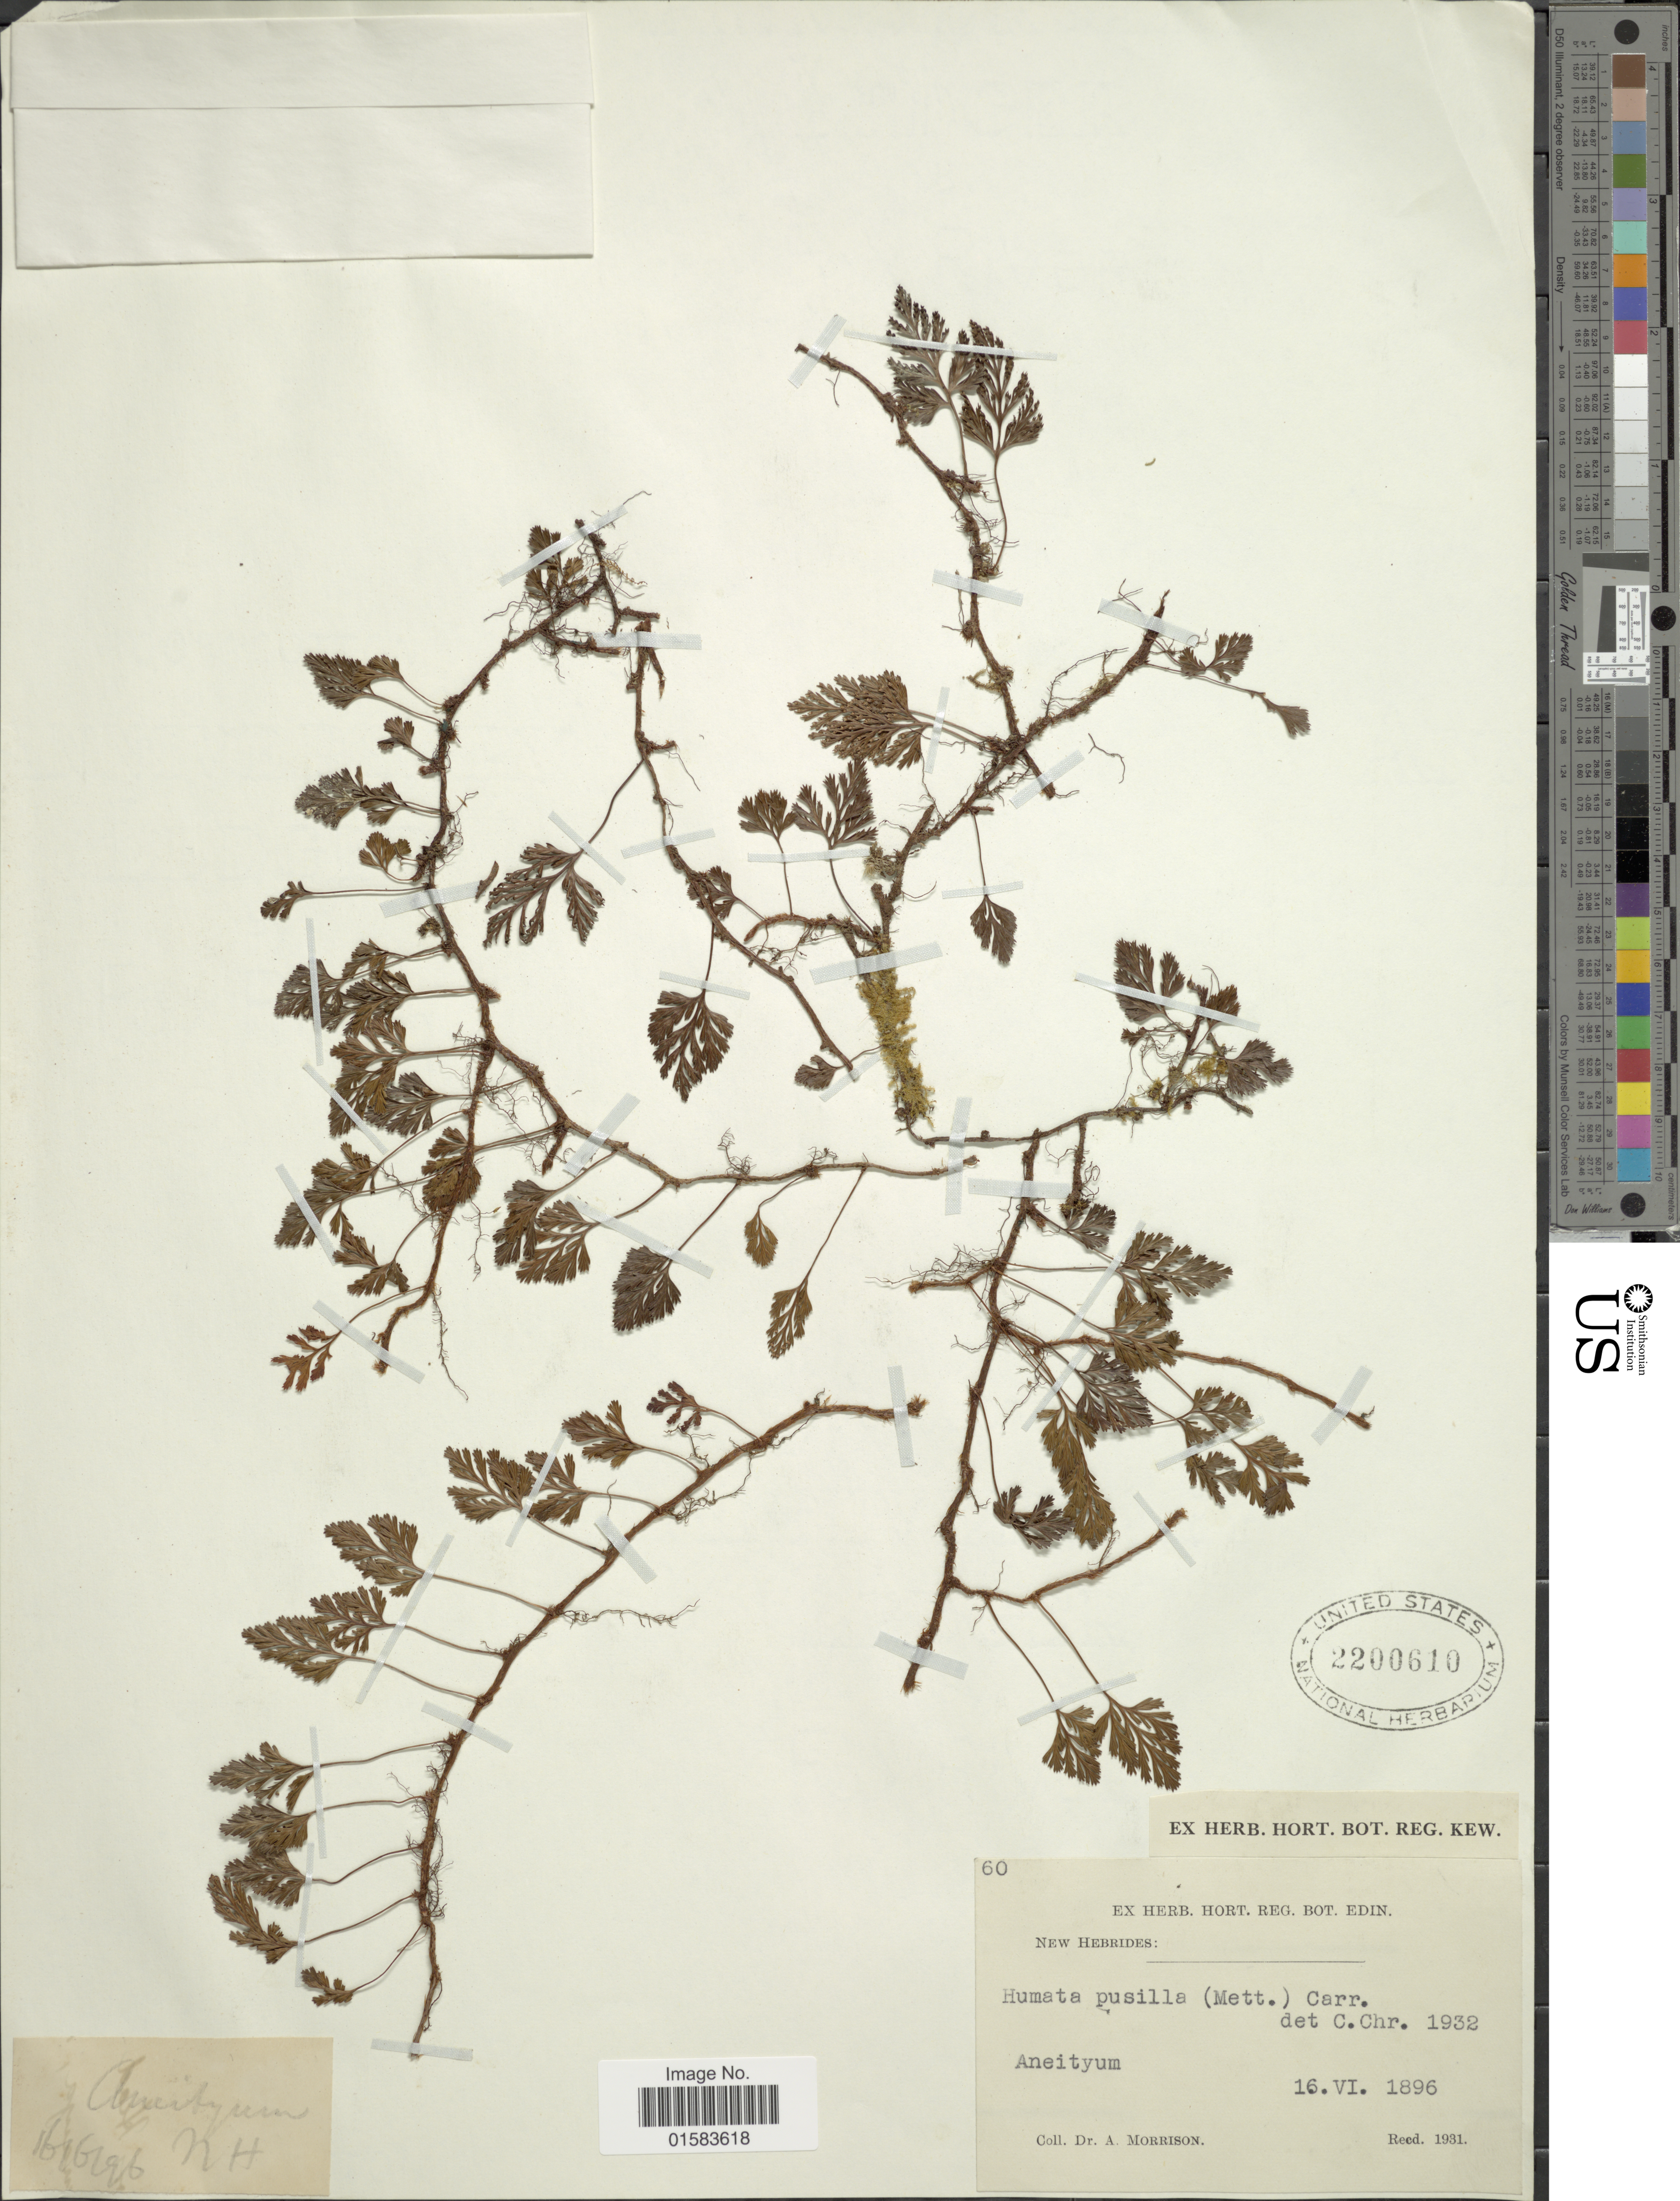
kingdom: Plantae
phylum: Tracheophyta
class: Polypodiopsida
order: Polypodiales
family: Davalliaceae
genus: Davallia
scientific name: Davallia repens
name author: (L. f.) Kuhn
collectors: A. Morrison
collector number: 60?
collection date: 1896-06-16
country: Vanuatu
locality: Aneityum, New Hebrides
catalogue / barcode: US 2200610